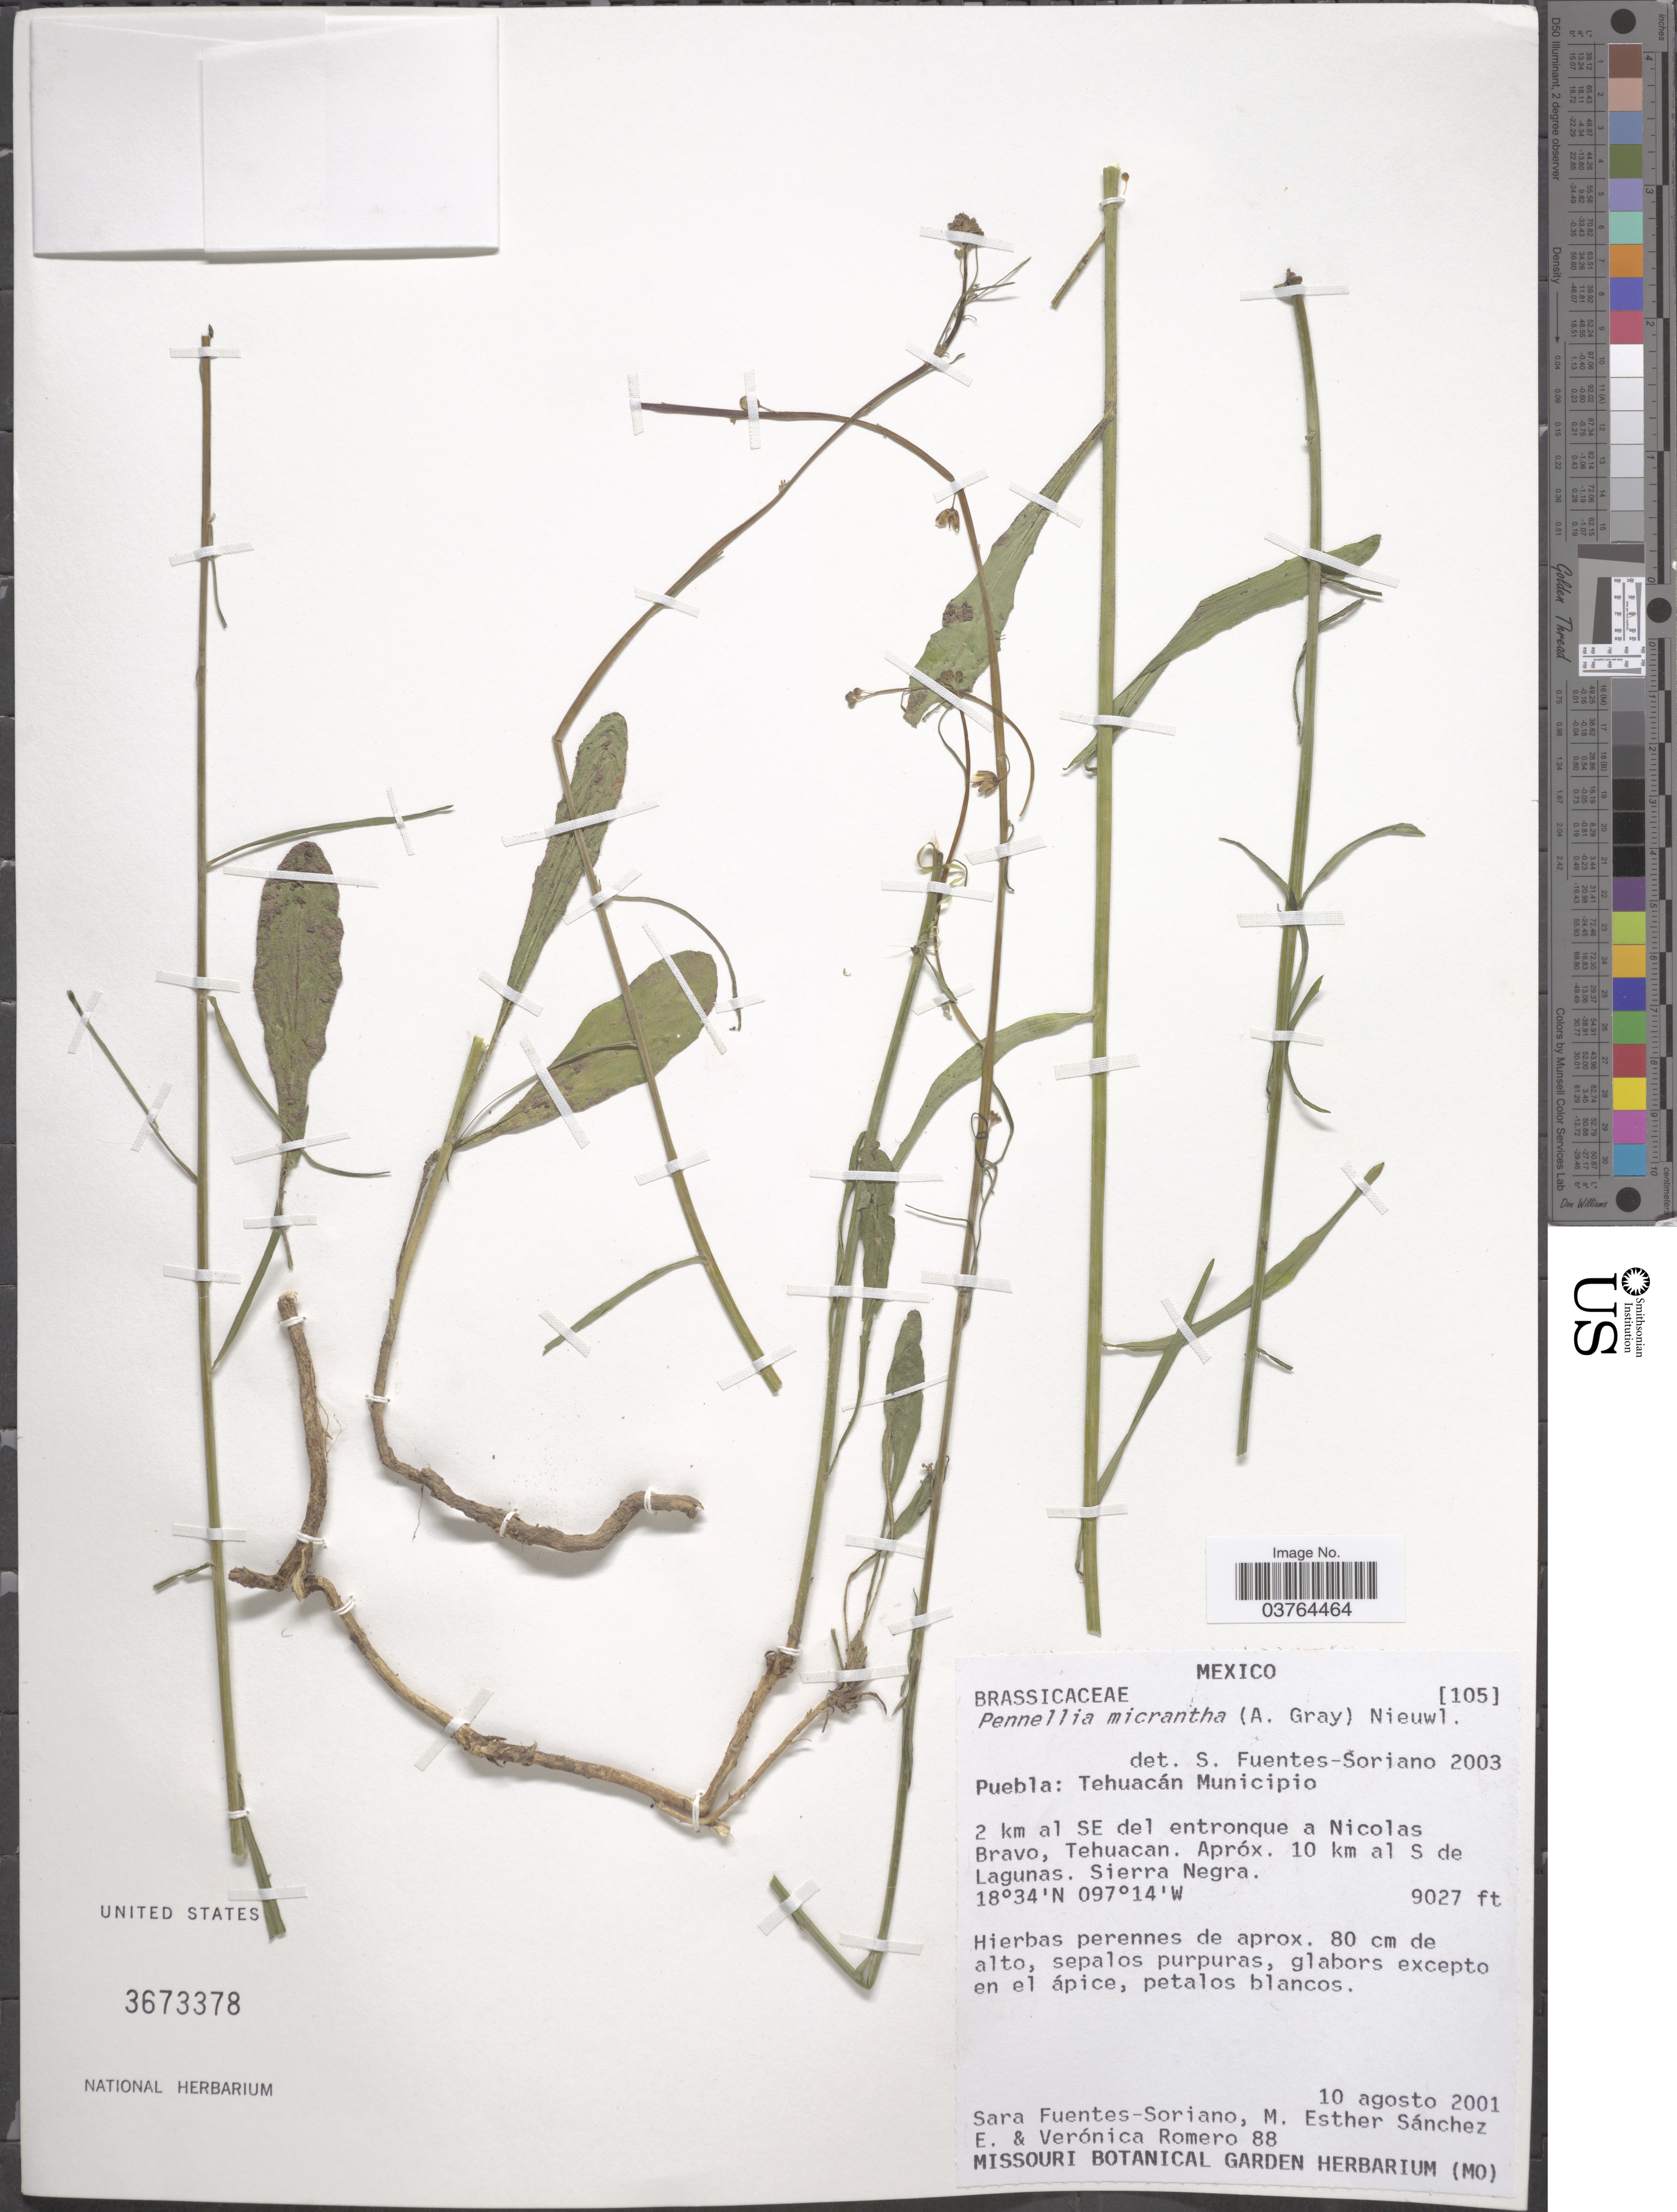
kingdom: Plantae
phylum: Tracheophyta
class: Magnoliopsida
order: Brassicales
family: Brassicaceae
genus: Pennellia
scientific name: Pennellia micrantha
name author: (A. Gray) Nieuwl.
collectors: S. Fuentes-Soriano, M. Sánchez, E. Romero & V. Romero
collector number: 88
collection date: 2001-08-10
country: Mexico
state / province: Puebla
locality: Tehuacán Municipio. 2 km al SE del entronque a Nicolas Bravo, Tehuacan. Apróx. 10 km al S de Lagunas. Sierra Negra.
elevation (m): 2751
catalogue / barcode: US 3673378